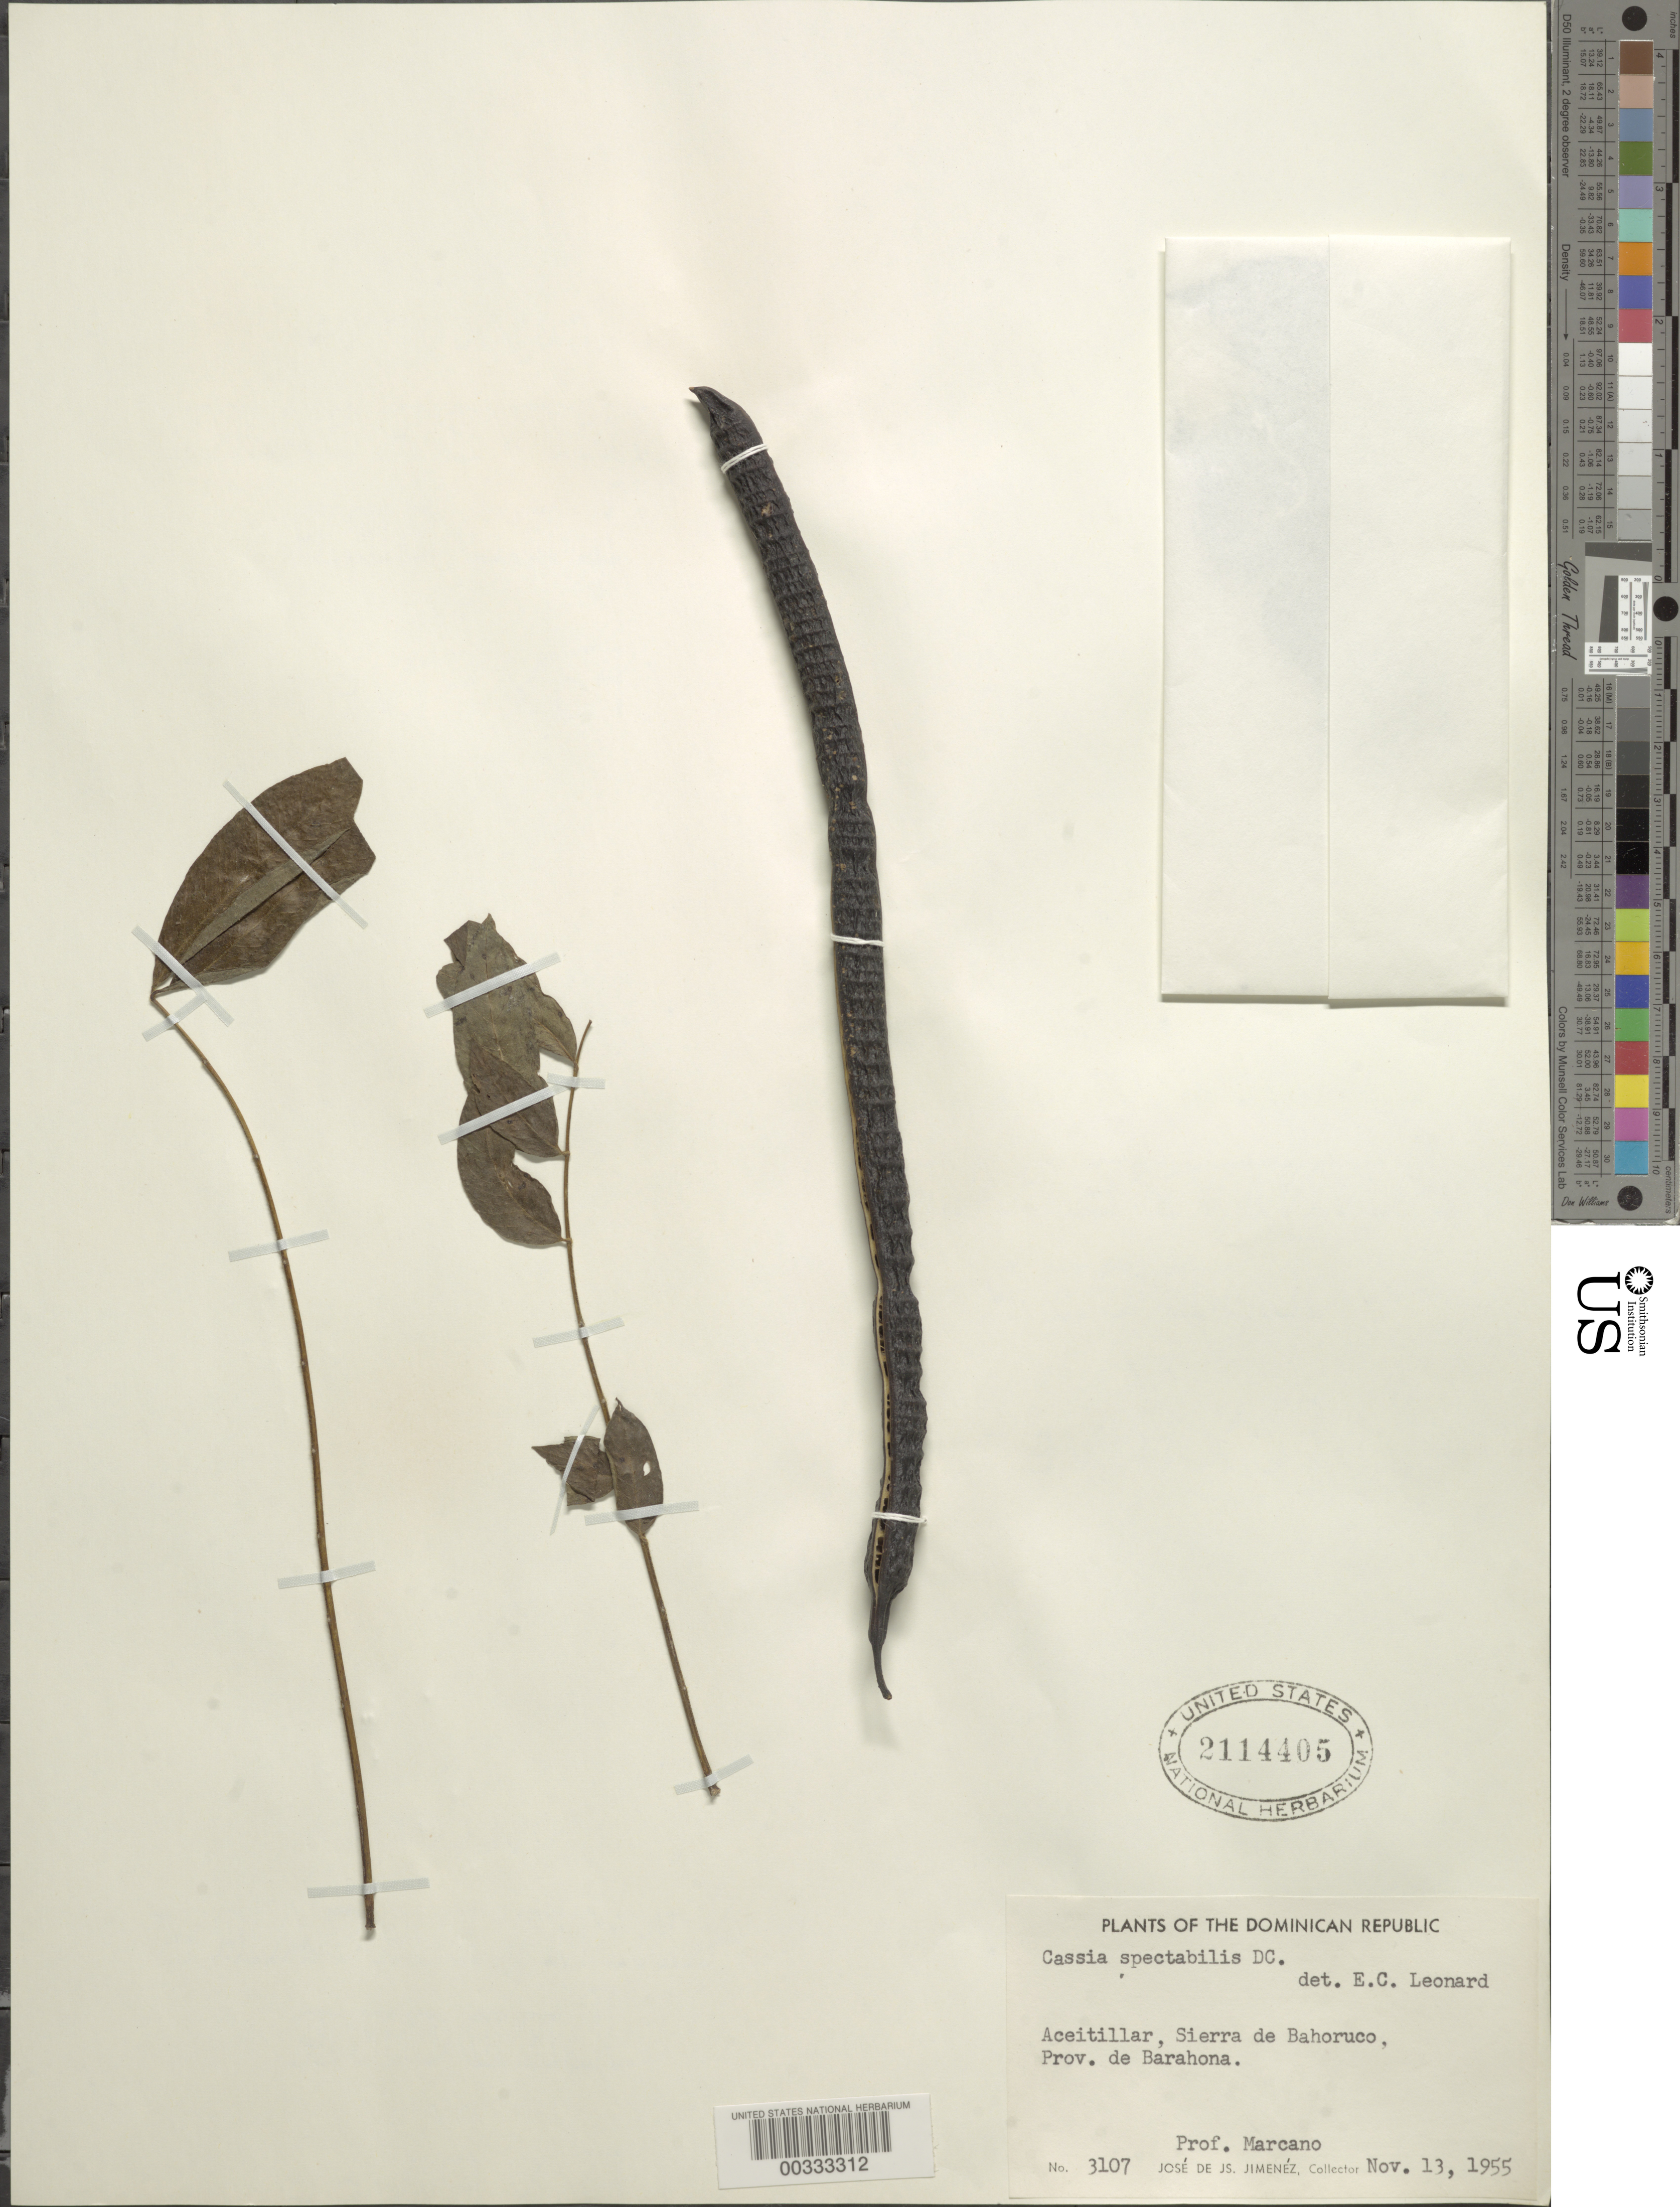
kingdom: Plantae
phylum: Tracheophyta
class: Magnoliopsida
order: Fabales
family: Fabaceae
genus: Senna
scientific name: Senna spectabilis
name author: (DC.) H.S. Irwin & Barneby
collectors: J. J. Jiménez Almonte & E. J. Marcano F.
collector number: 3107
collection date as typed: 13 Nov 1955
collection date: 1955-11-13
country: Dominican Republic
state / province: Barahona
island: Hispaniola Island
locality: Aceitillar, sierra de bahoruco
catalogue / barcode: US 2114405